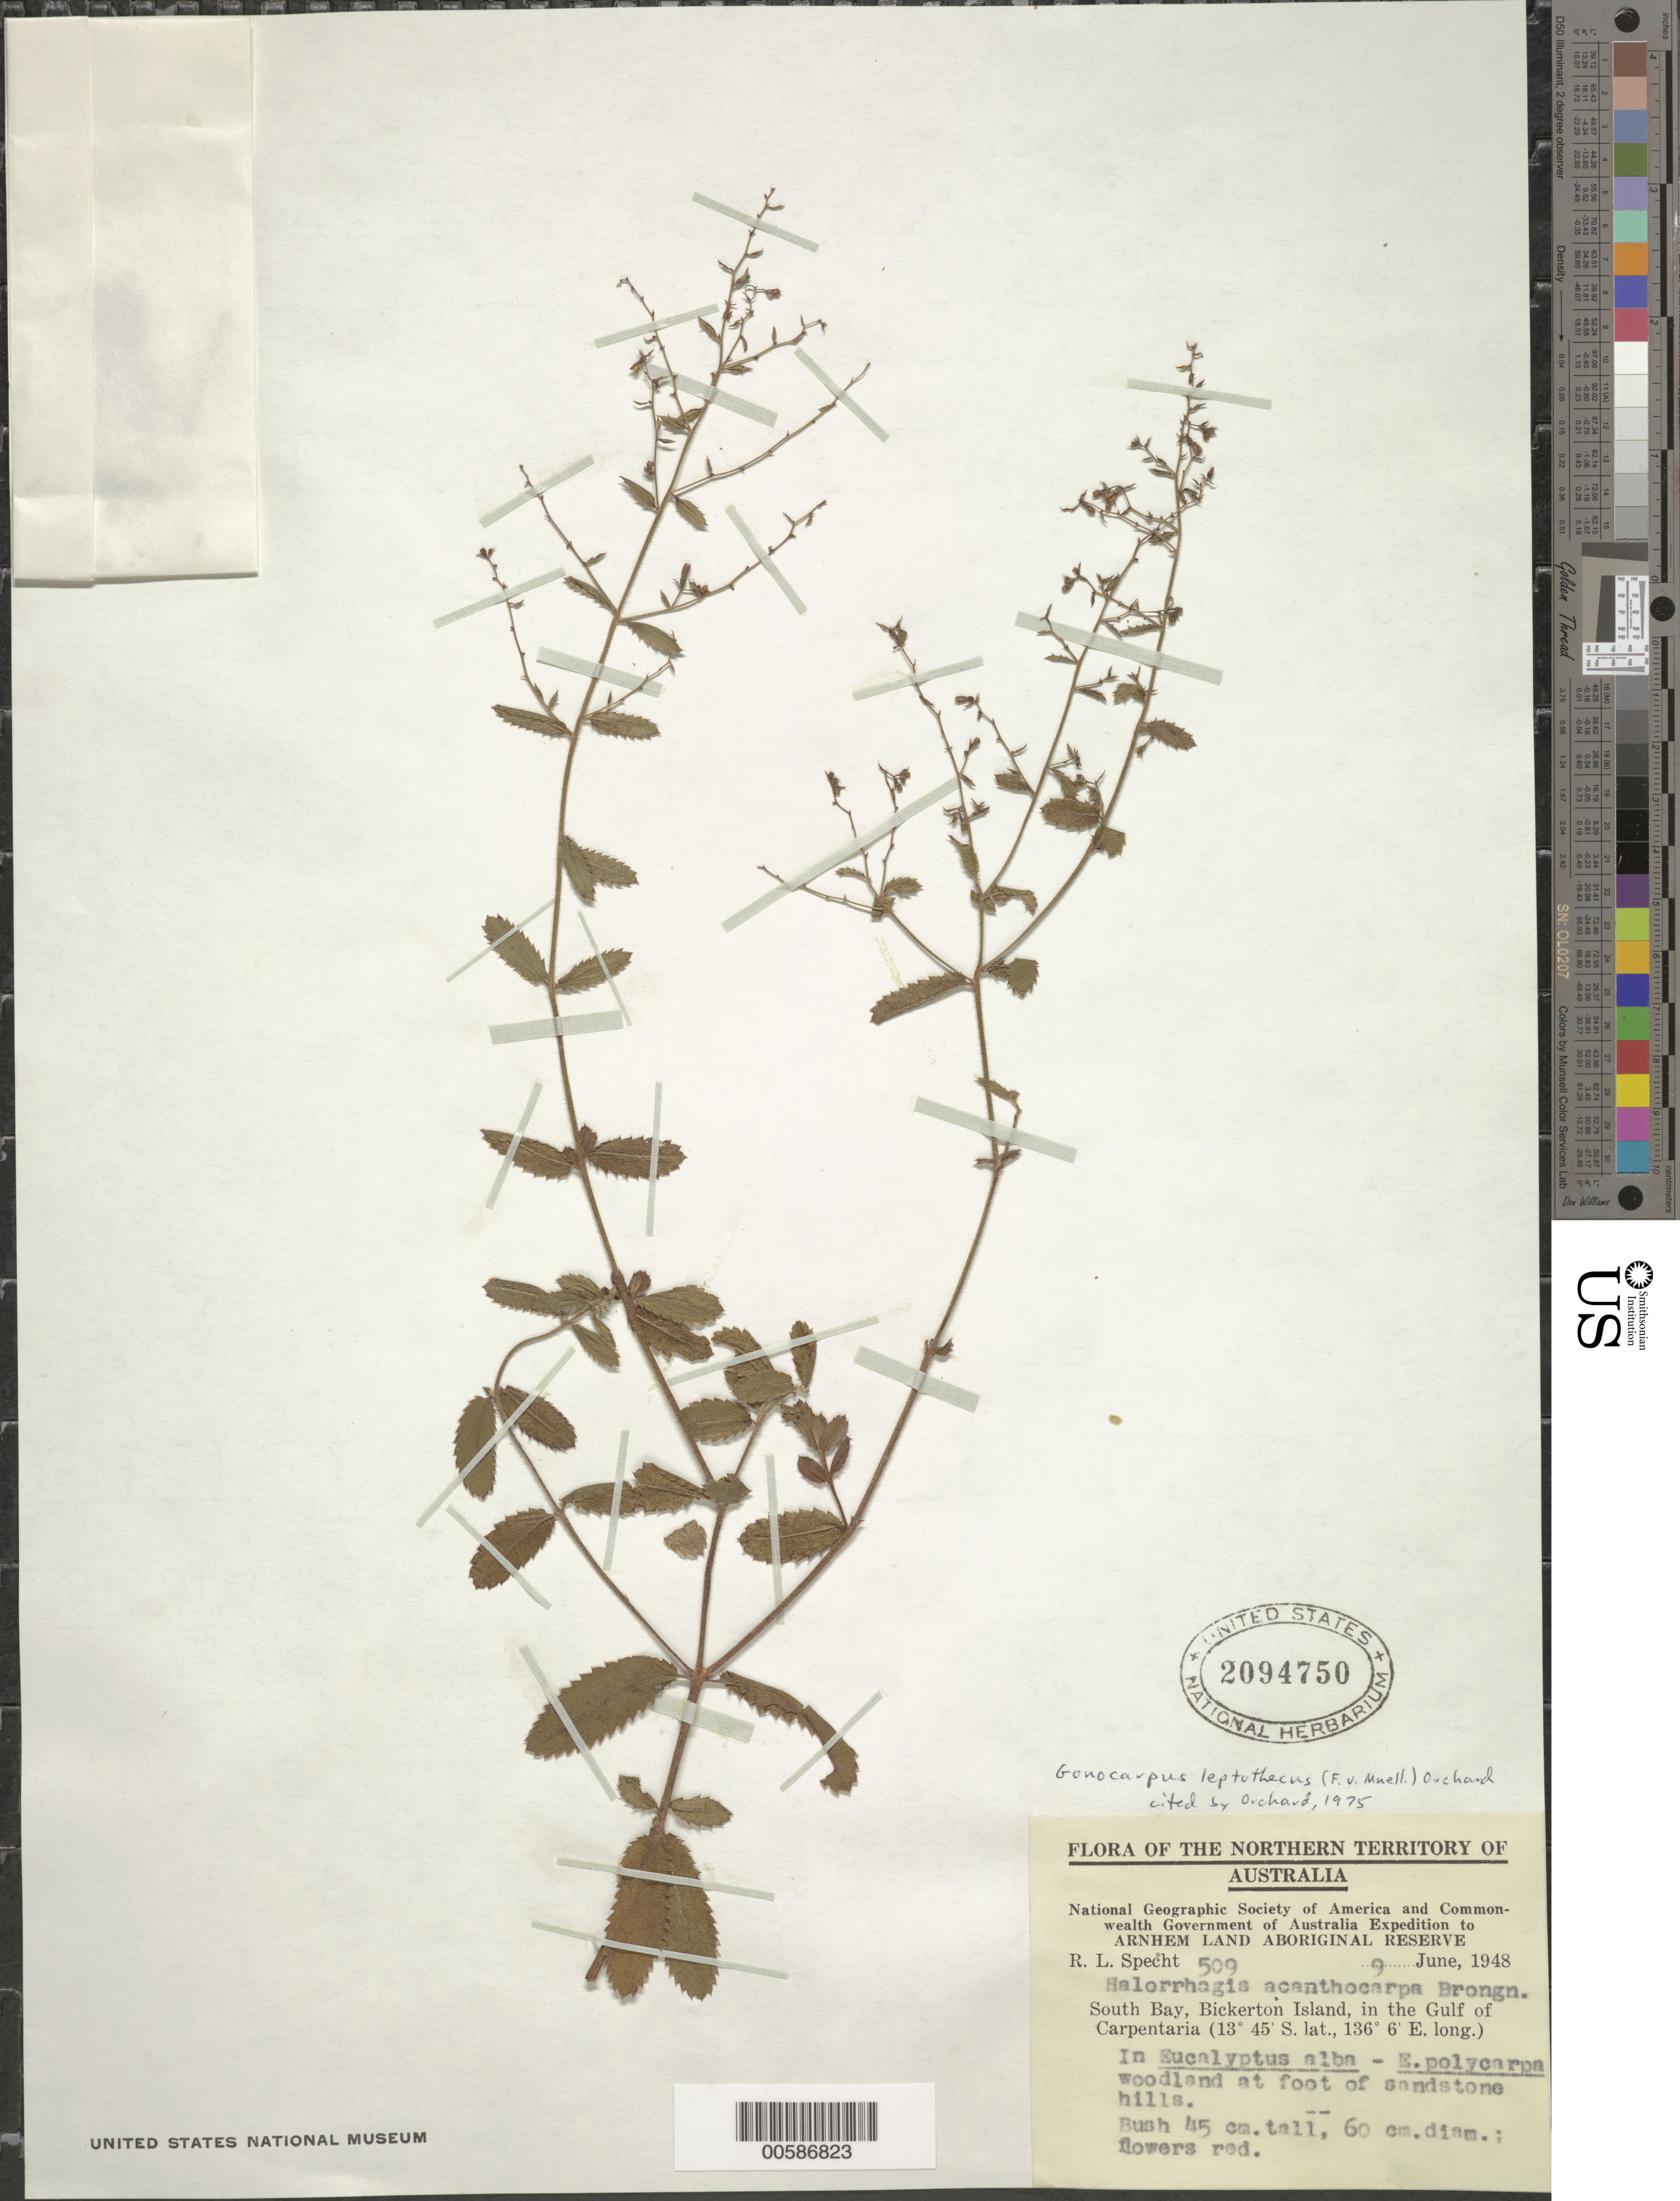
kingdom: Plantae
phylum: Tracheophyta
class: Magnoliopsida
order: Saxifragales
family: Haloragaceae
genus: Gonocarpus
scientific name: Gonocarpus leptothecus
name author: (F. Muell.) Orchard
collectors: R. L. Specht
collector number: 509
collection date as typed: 09 Jun 1948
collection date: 1948-06-09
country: Australia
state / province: Northern Territory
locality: Arnhem Land Aboriginal Reserve, South Bay, Bickerton Island, in the Gulf of Carpentaria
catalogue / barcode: US 2094750